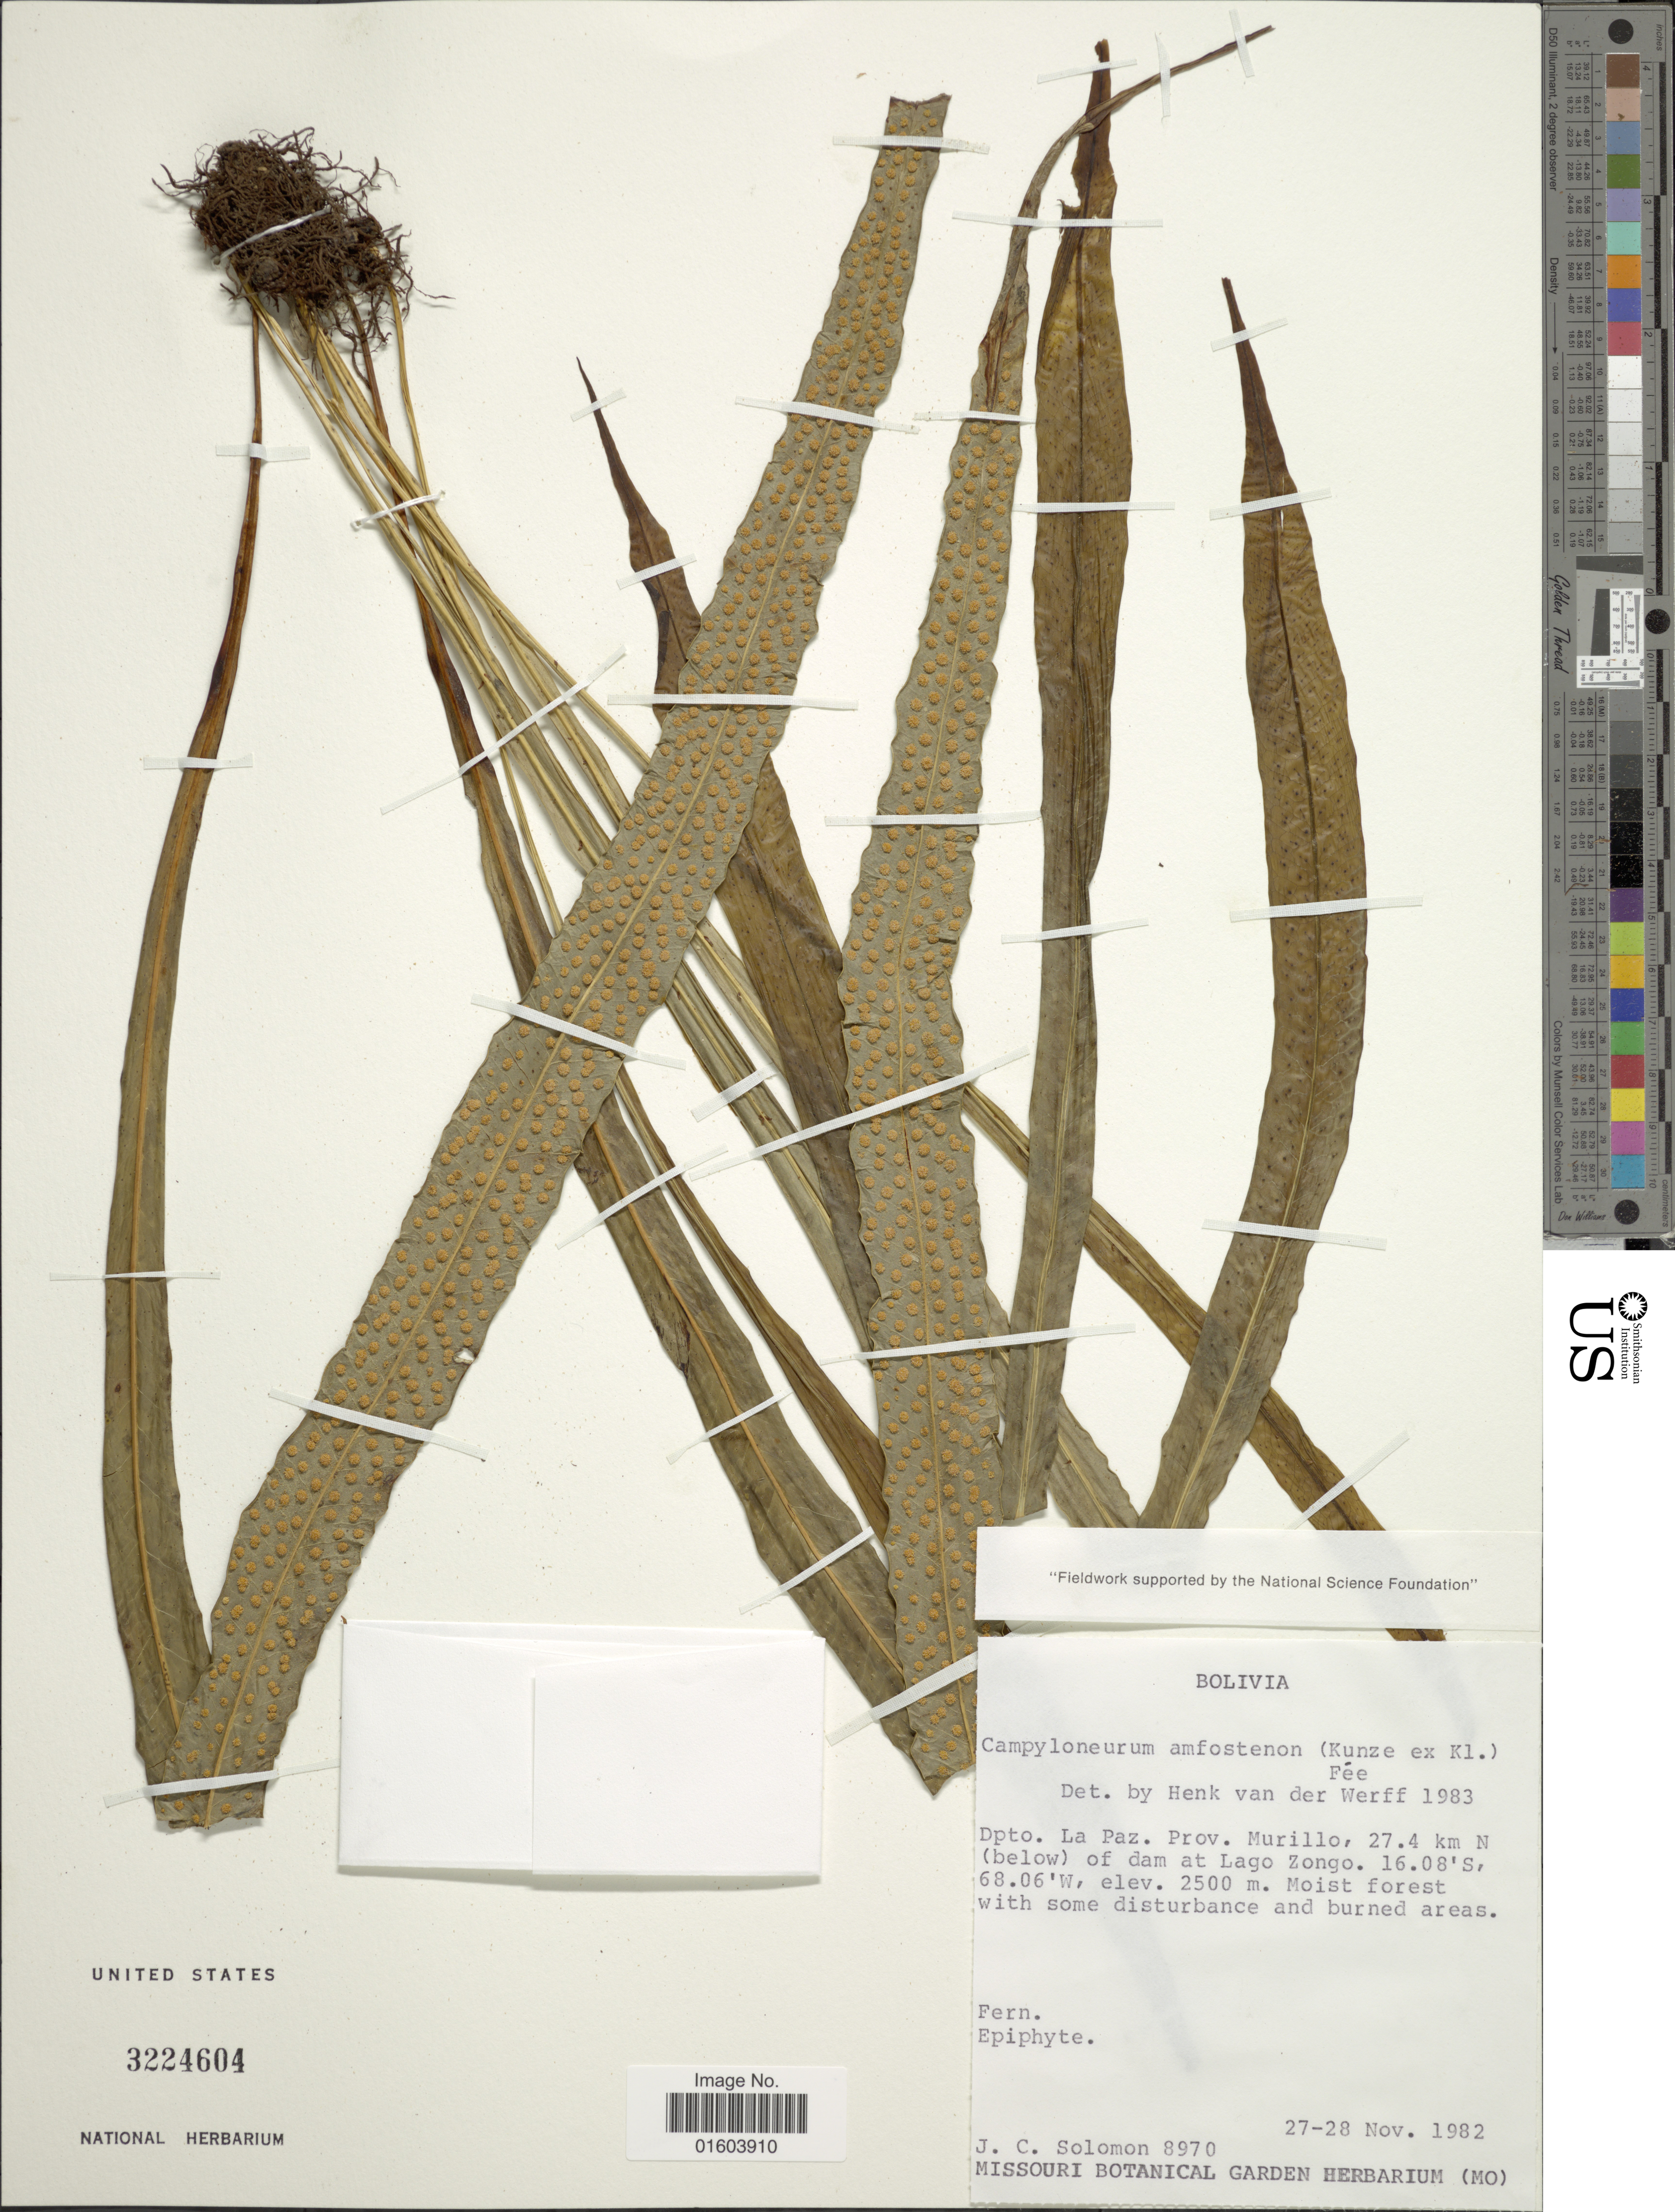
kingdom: Plantae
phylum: Tracheophyta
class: Polypodiopsida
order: Polypodiales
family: Polypodiaceae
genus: Campyloneurum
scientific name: Campyloneurum amphostenon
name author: (Kunze ex Klotzsch) Fée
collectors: J. C. Solomon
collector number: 8970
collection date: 1982-11-27/1982-11-28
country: Bolivia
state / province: La Paz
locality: Bolivia, Dpto. La Paz. Prov. Murillo, 27.4 km N (below) of dam at Lago Zongo.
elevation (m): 2500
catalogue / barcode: US 3224604